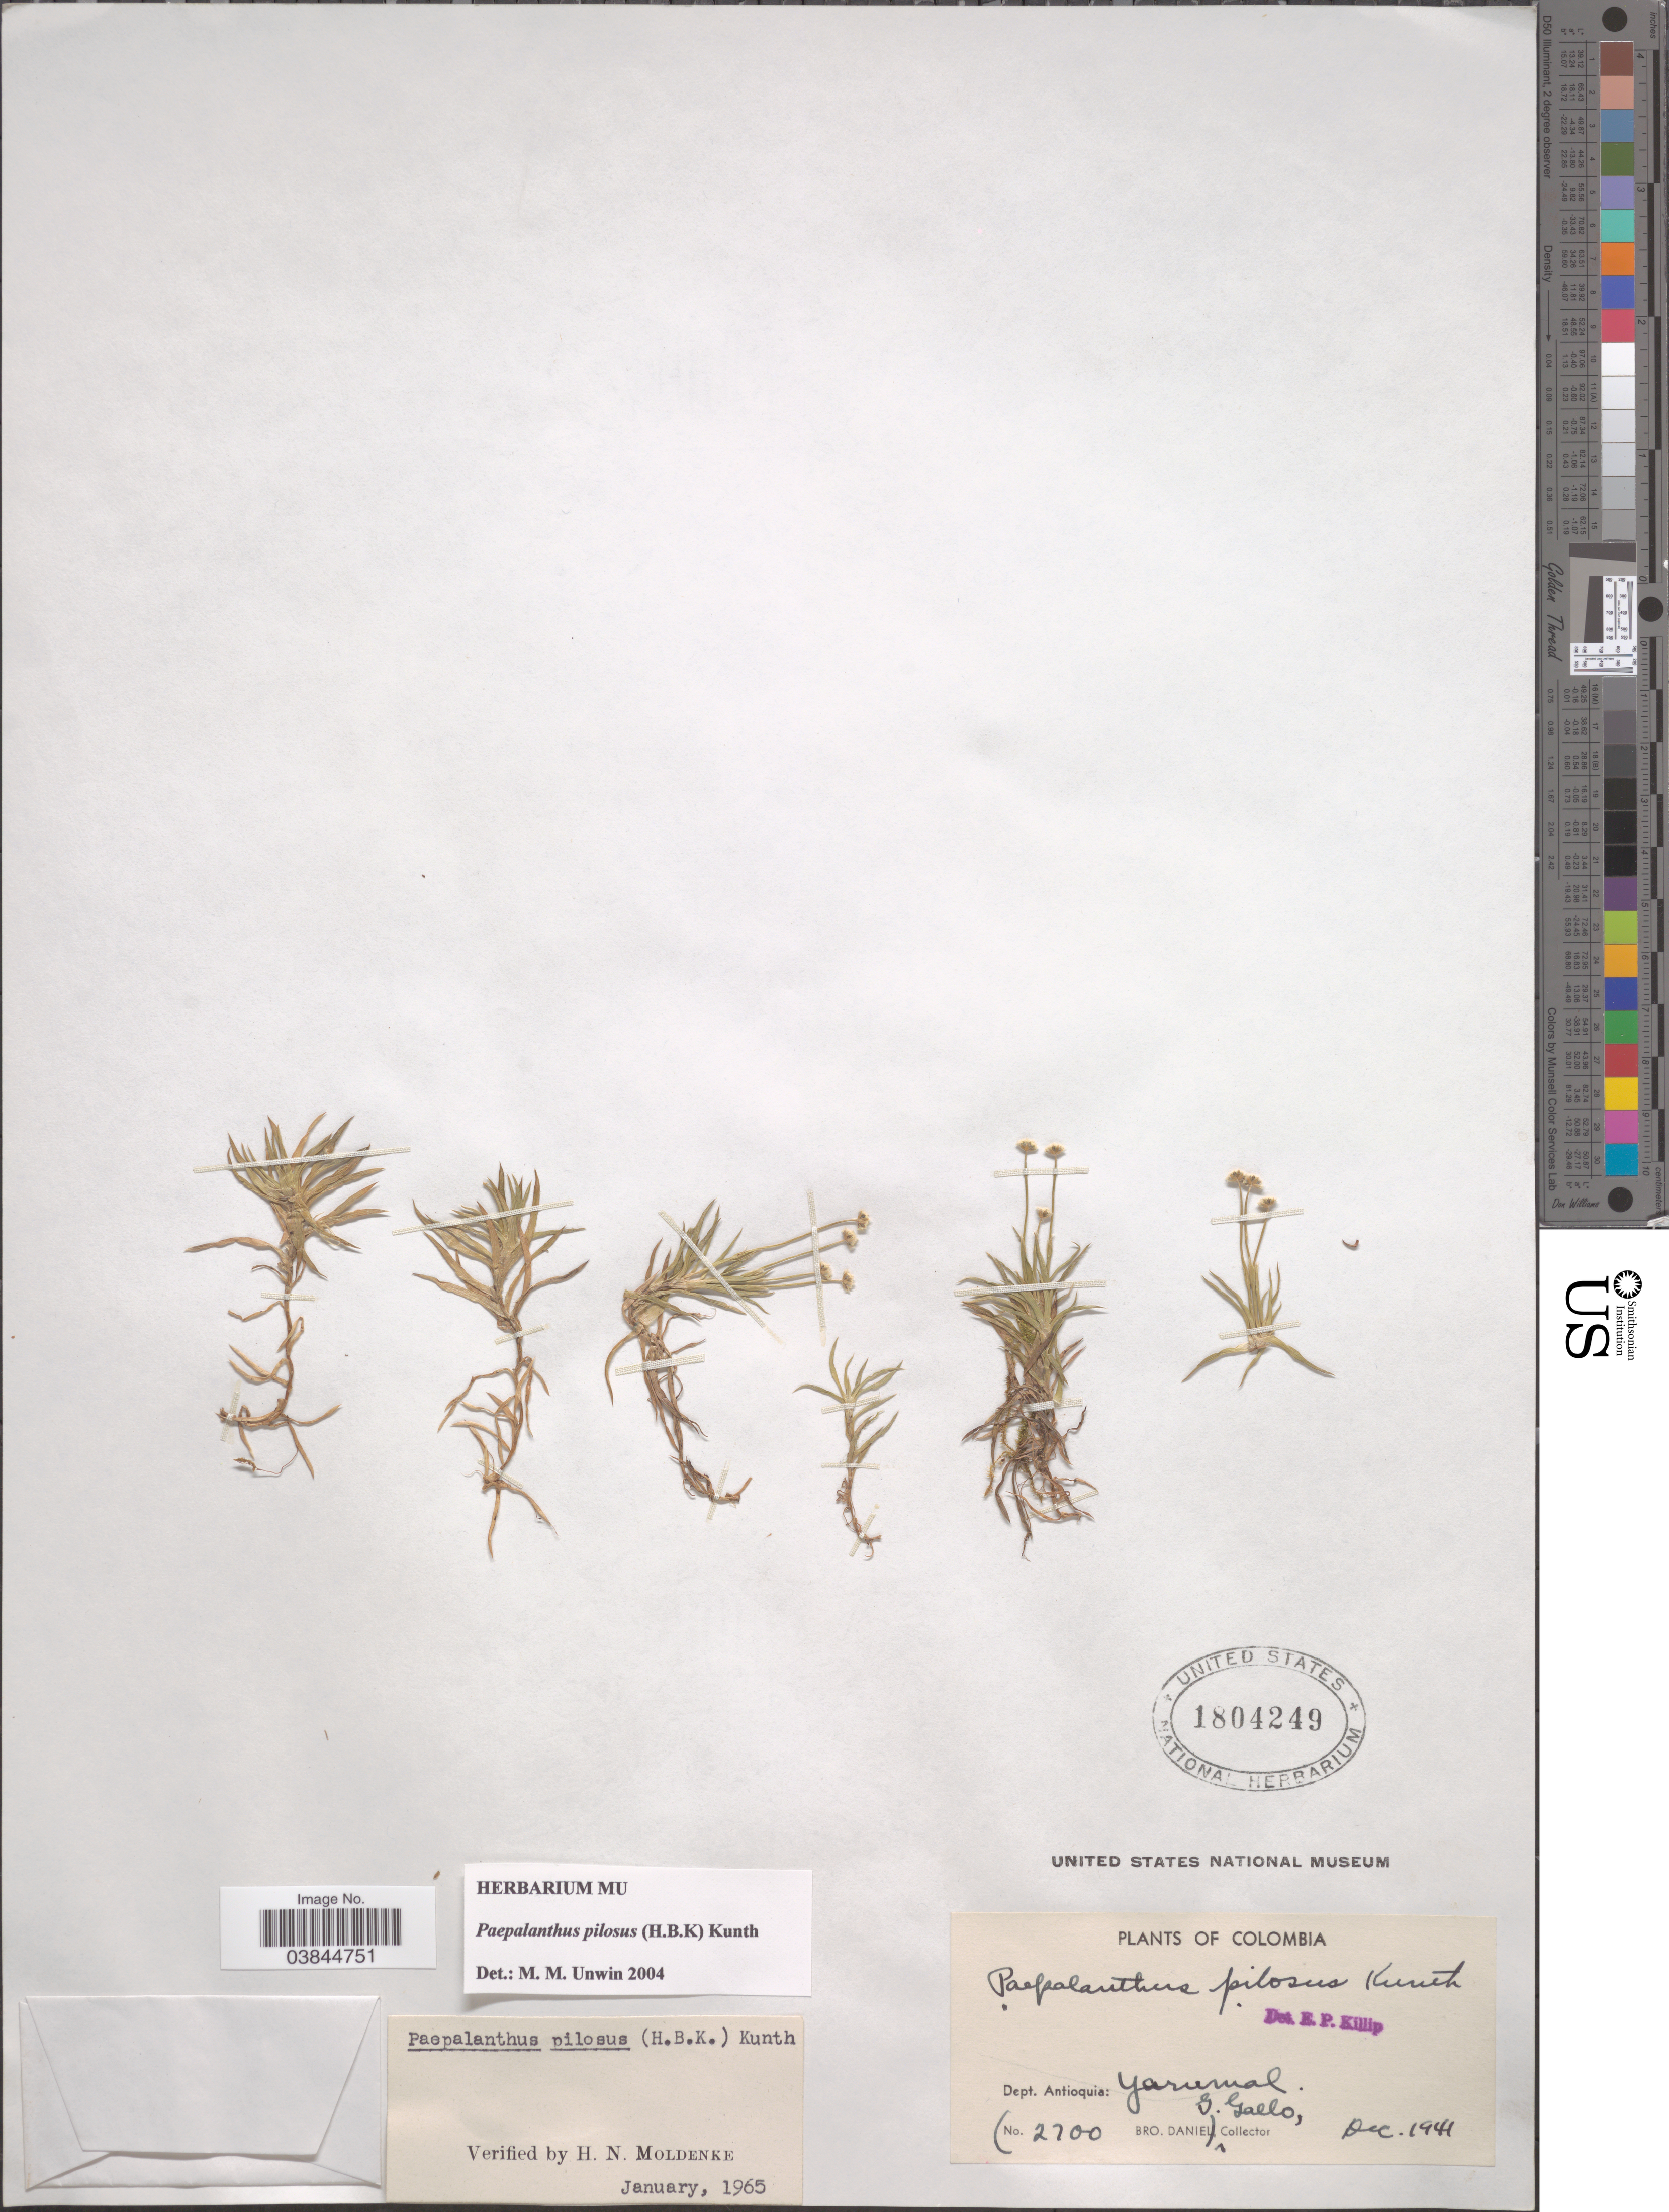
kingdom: Plantae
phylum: Tracheophyta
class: Liliopsida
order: Poales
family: Eriocaulaceae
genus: Paepalanthus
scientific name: Paepalanthus pilosus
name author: (Kunth) Kunth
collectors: Bro. Daniel & G. Gallo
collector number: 2700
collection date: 1941-12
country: Colombia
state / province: Antioquia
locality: Dept. Antioquia: Yarumal.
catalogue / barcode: US 1804249